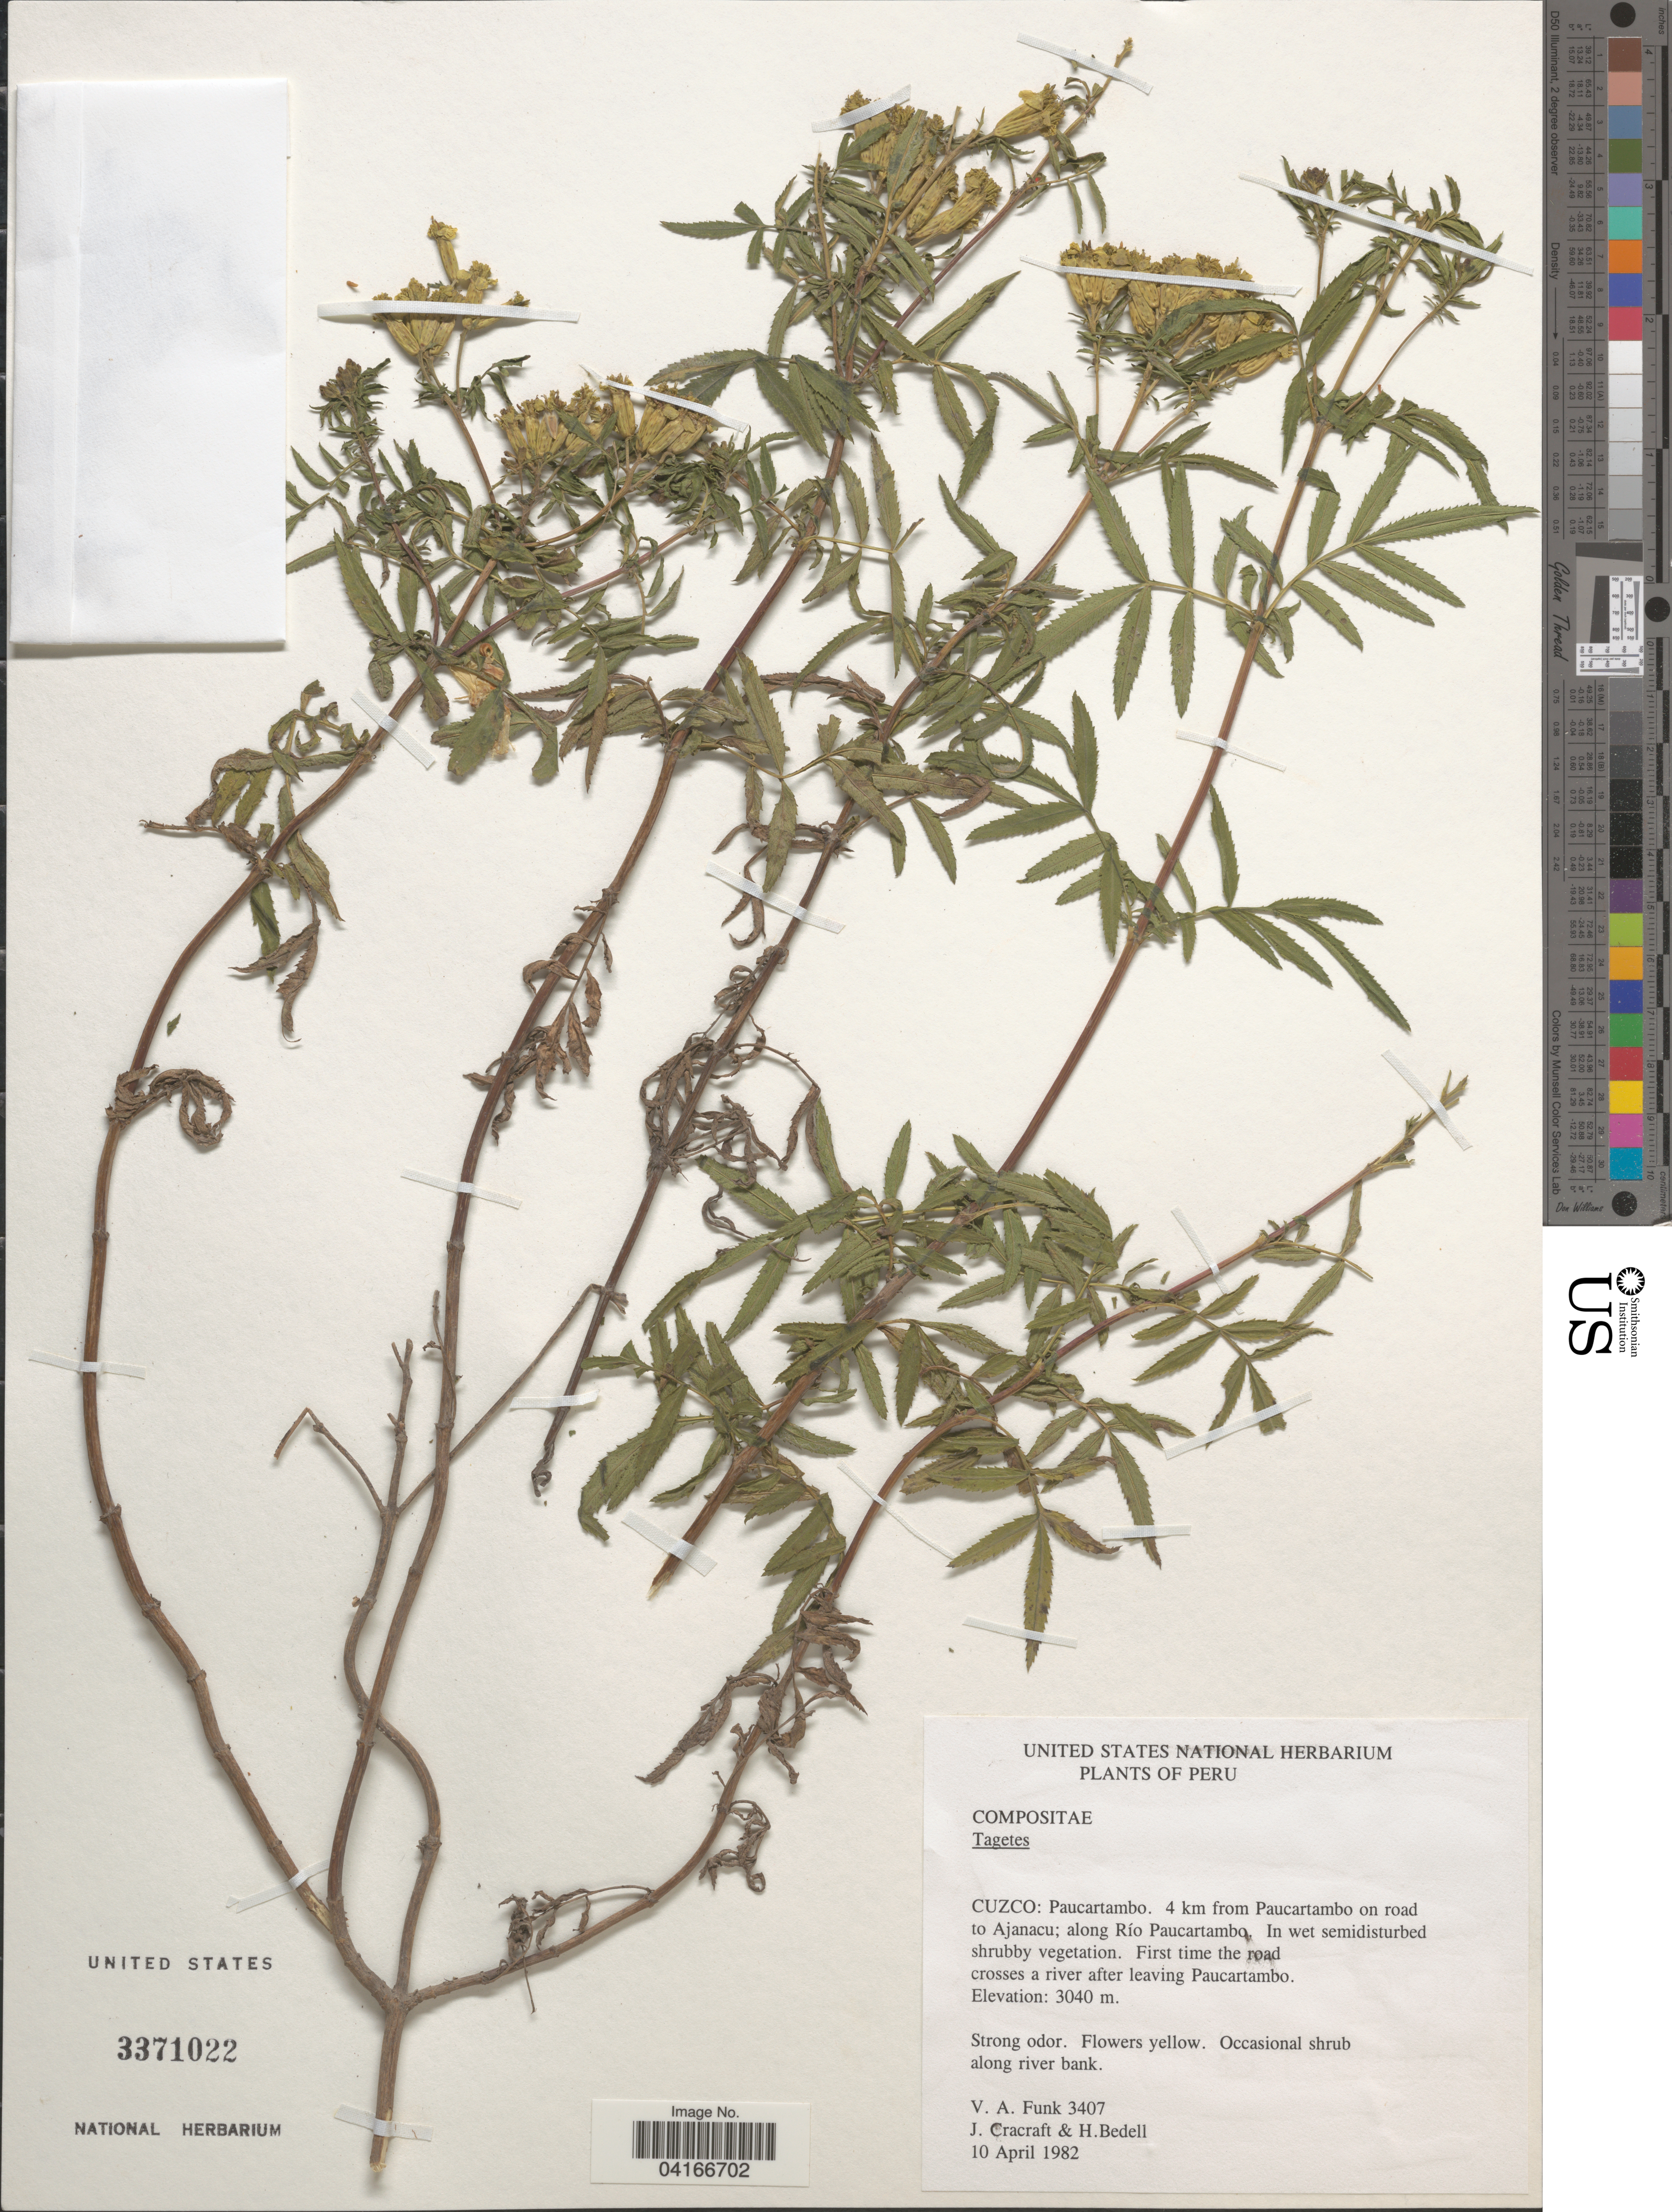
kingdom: Plantae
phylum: Tracheophyta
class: Magnoliopsida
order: Asterales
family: Asteraceae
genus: Tagetes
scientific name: Tagetes sp.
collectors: V. Funk, J. L. Cracraft & H. Bedell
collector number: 3407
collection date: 1982-04-10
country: Peru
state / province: Cusco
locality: Cuzco: Paucartambo. 4 km from Paucartambo on road to Anajacu; along Río Paucartambo. First time the road crosses a river after leaving Paucartambo.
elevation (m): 3040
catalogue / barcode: US 3371022